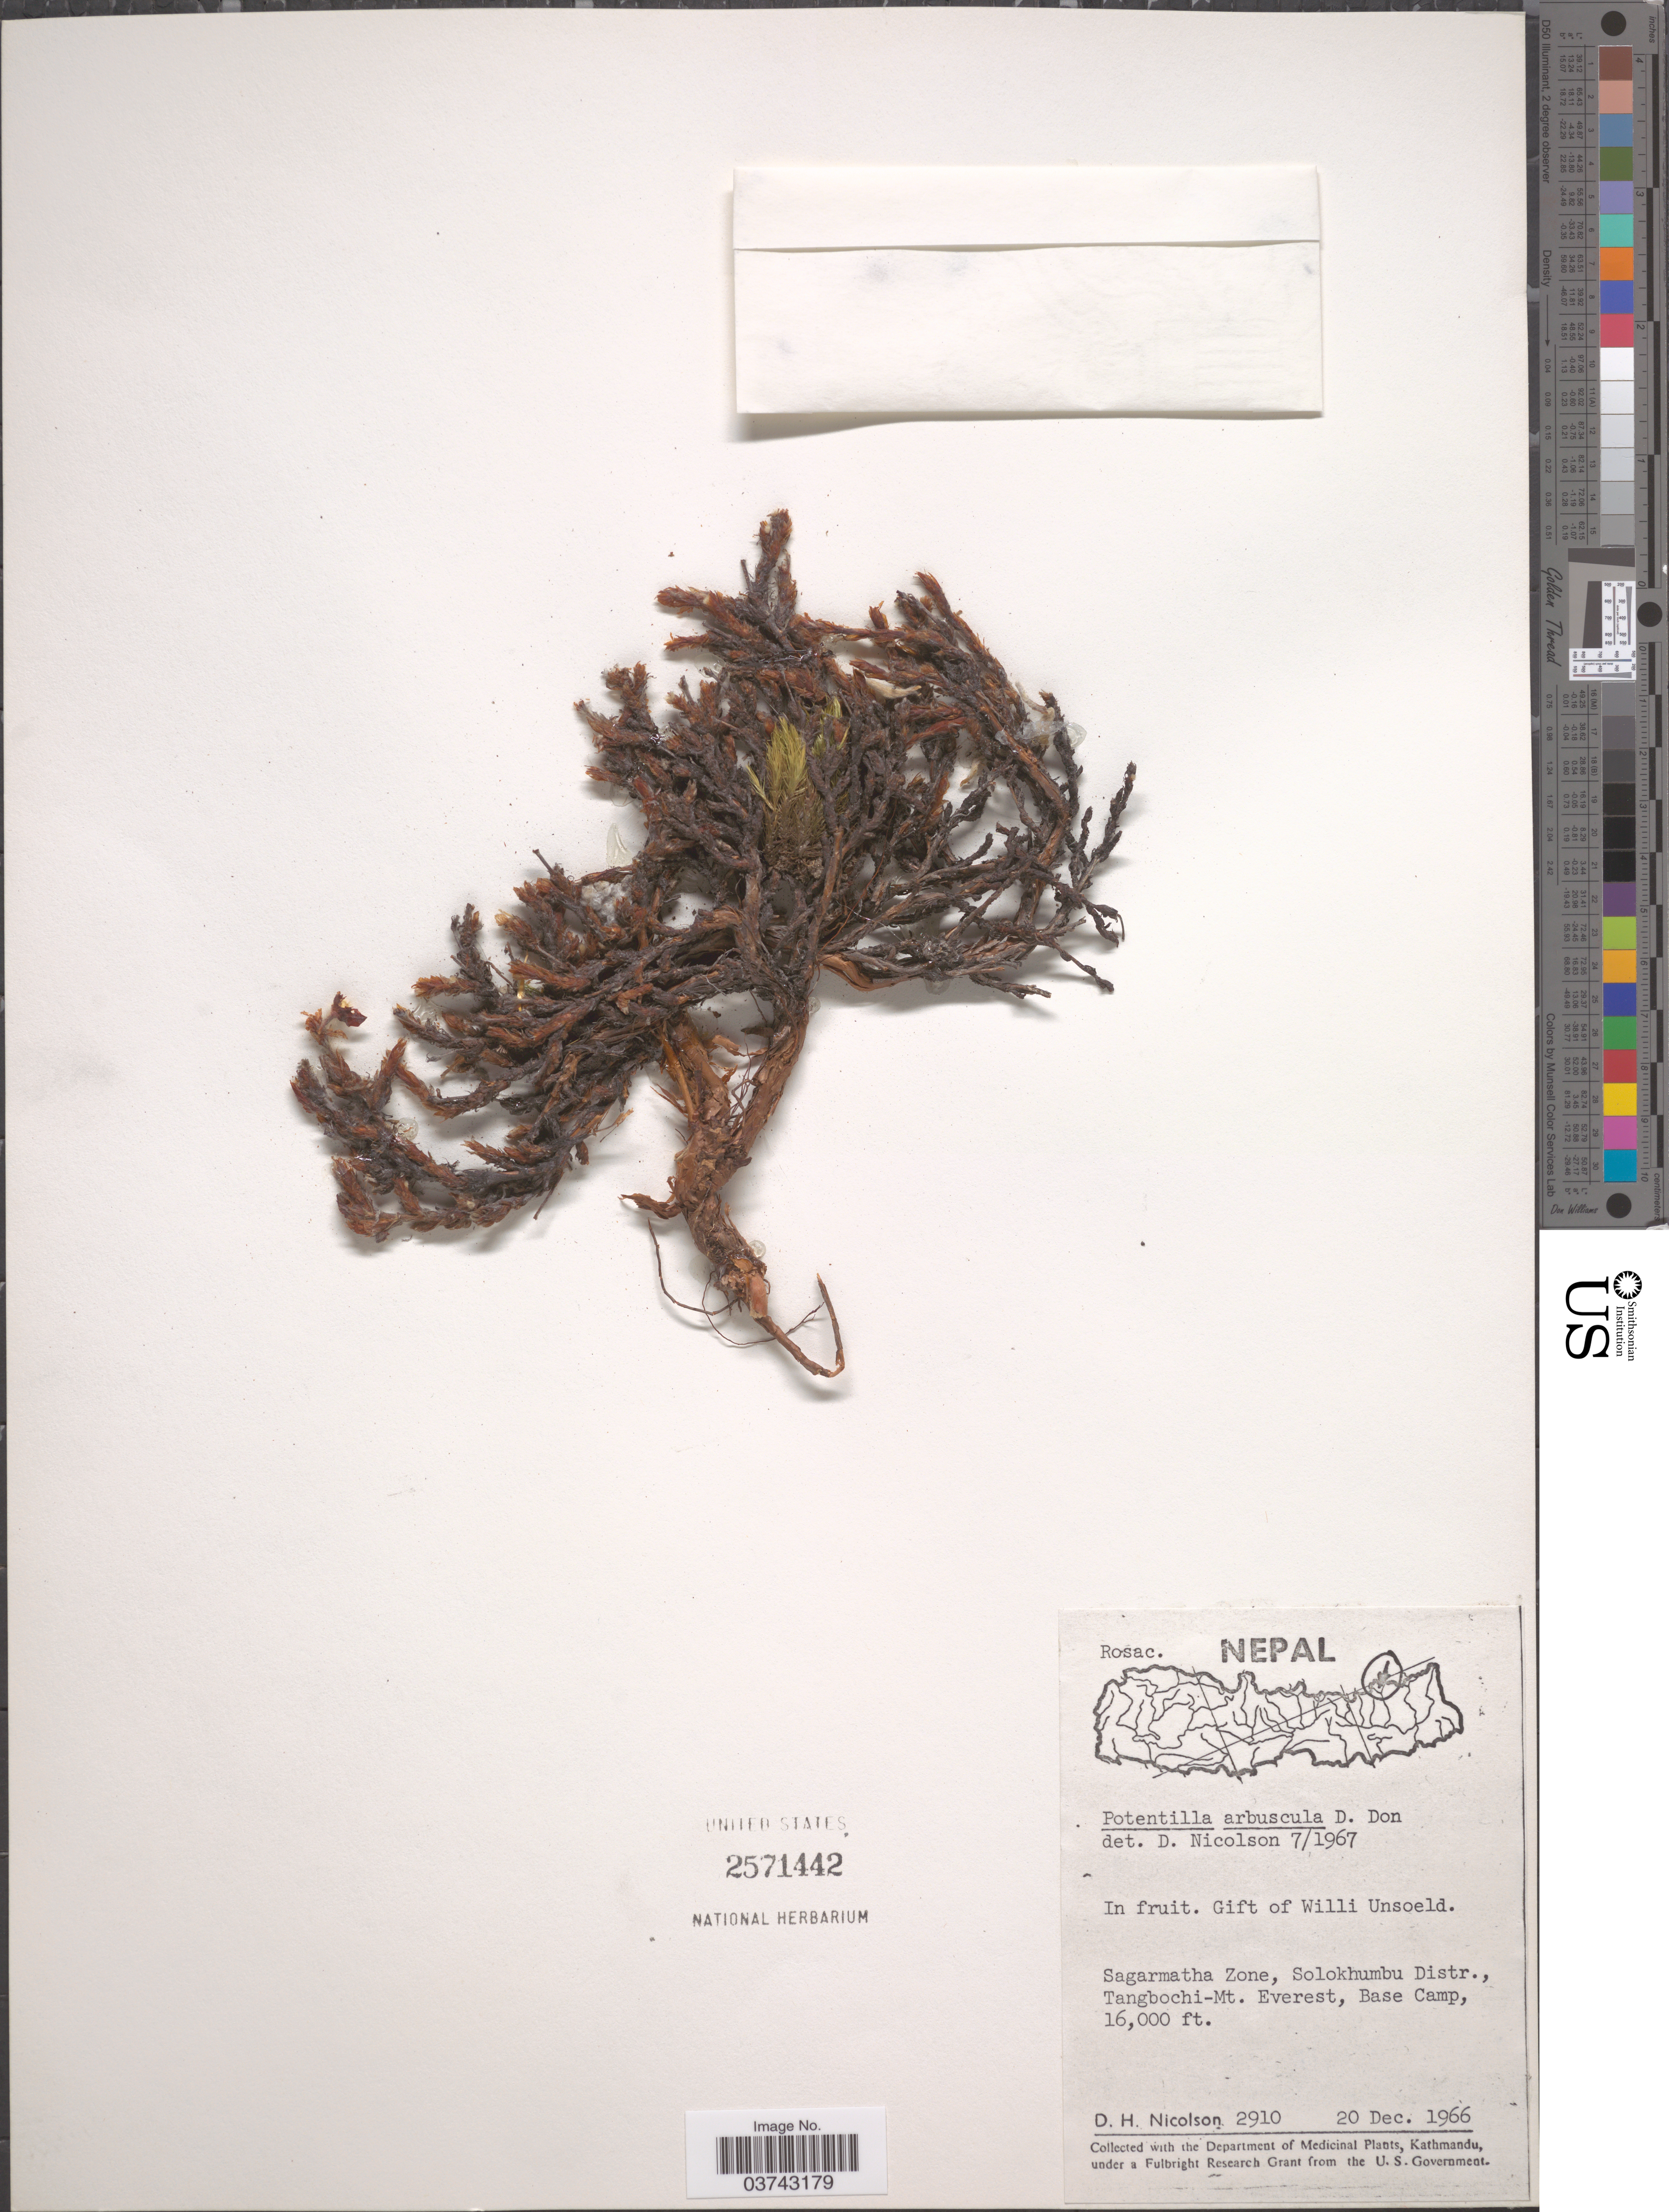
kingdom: Plantae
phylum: Tracheophyta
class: Magnoliopsida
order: Rosales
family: Rosaceae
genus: Dasiphora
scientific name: Dasiphora arbuscula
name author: (D. Don) Soják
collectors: D. H. Nicolson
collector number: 2910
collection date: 1966-12-20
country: Nepal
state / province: Sagarmatha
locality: Sagarmatha Zone, Solokhumbu Distr., Tangbochi-Mt. Everest, Base Camp.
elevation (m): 4877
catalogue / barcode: US 2571442